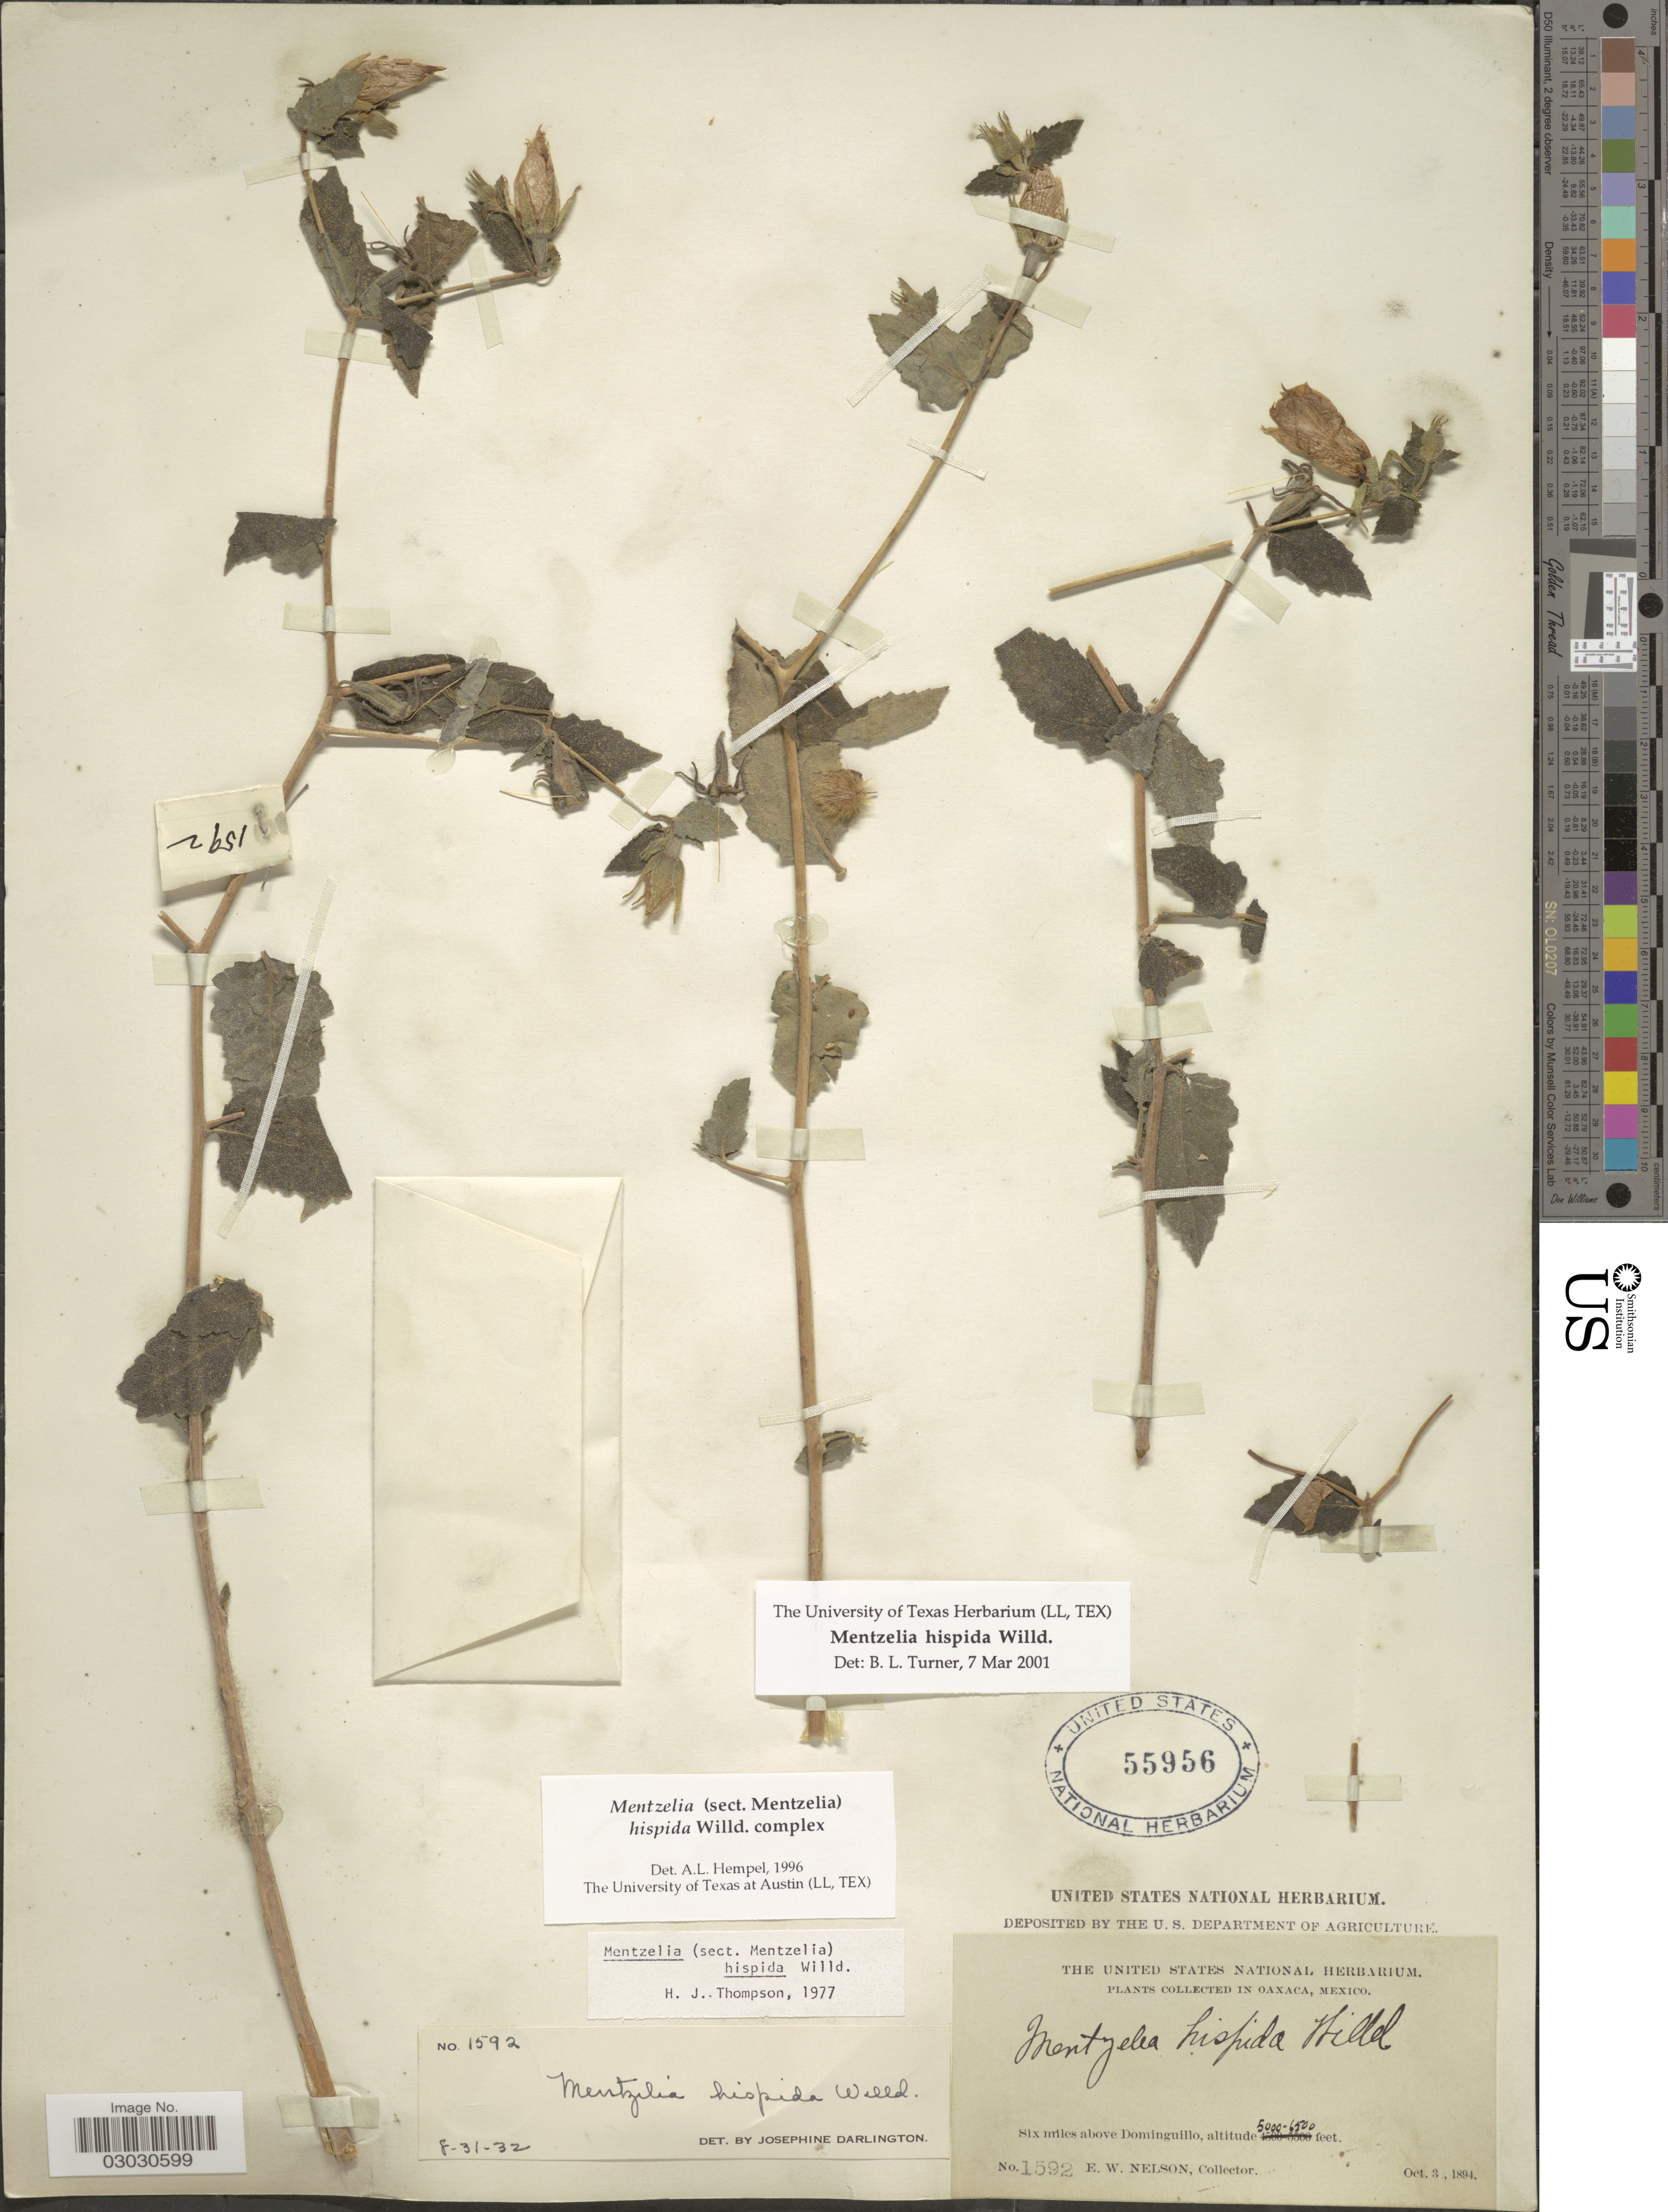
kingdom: Plantae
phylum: Tracheophyta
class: Magnoliopsida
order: Cornales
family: Loasaceae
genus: Mentzelia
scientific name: Mentzelia hispida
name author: Willd.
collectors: E. W. Nelson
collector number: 1592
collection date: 1894-10-03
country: Mexico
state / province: Oaxaca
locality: Six miles above Dominguillo.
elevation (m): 1524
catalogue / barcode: US 55956